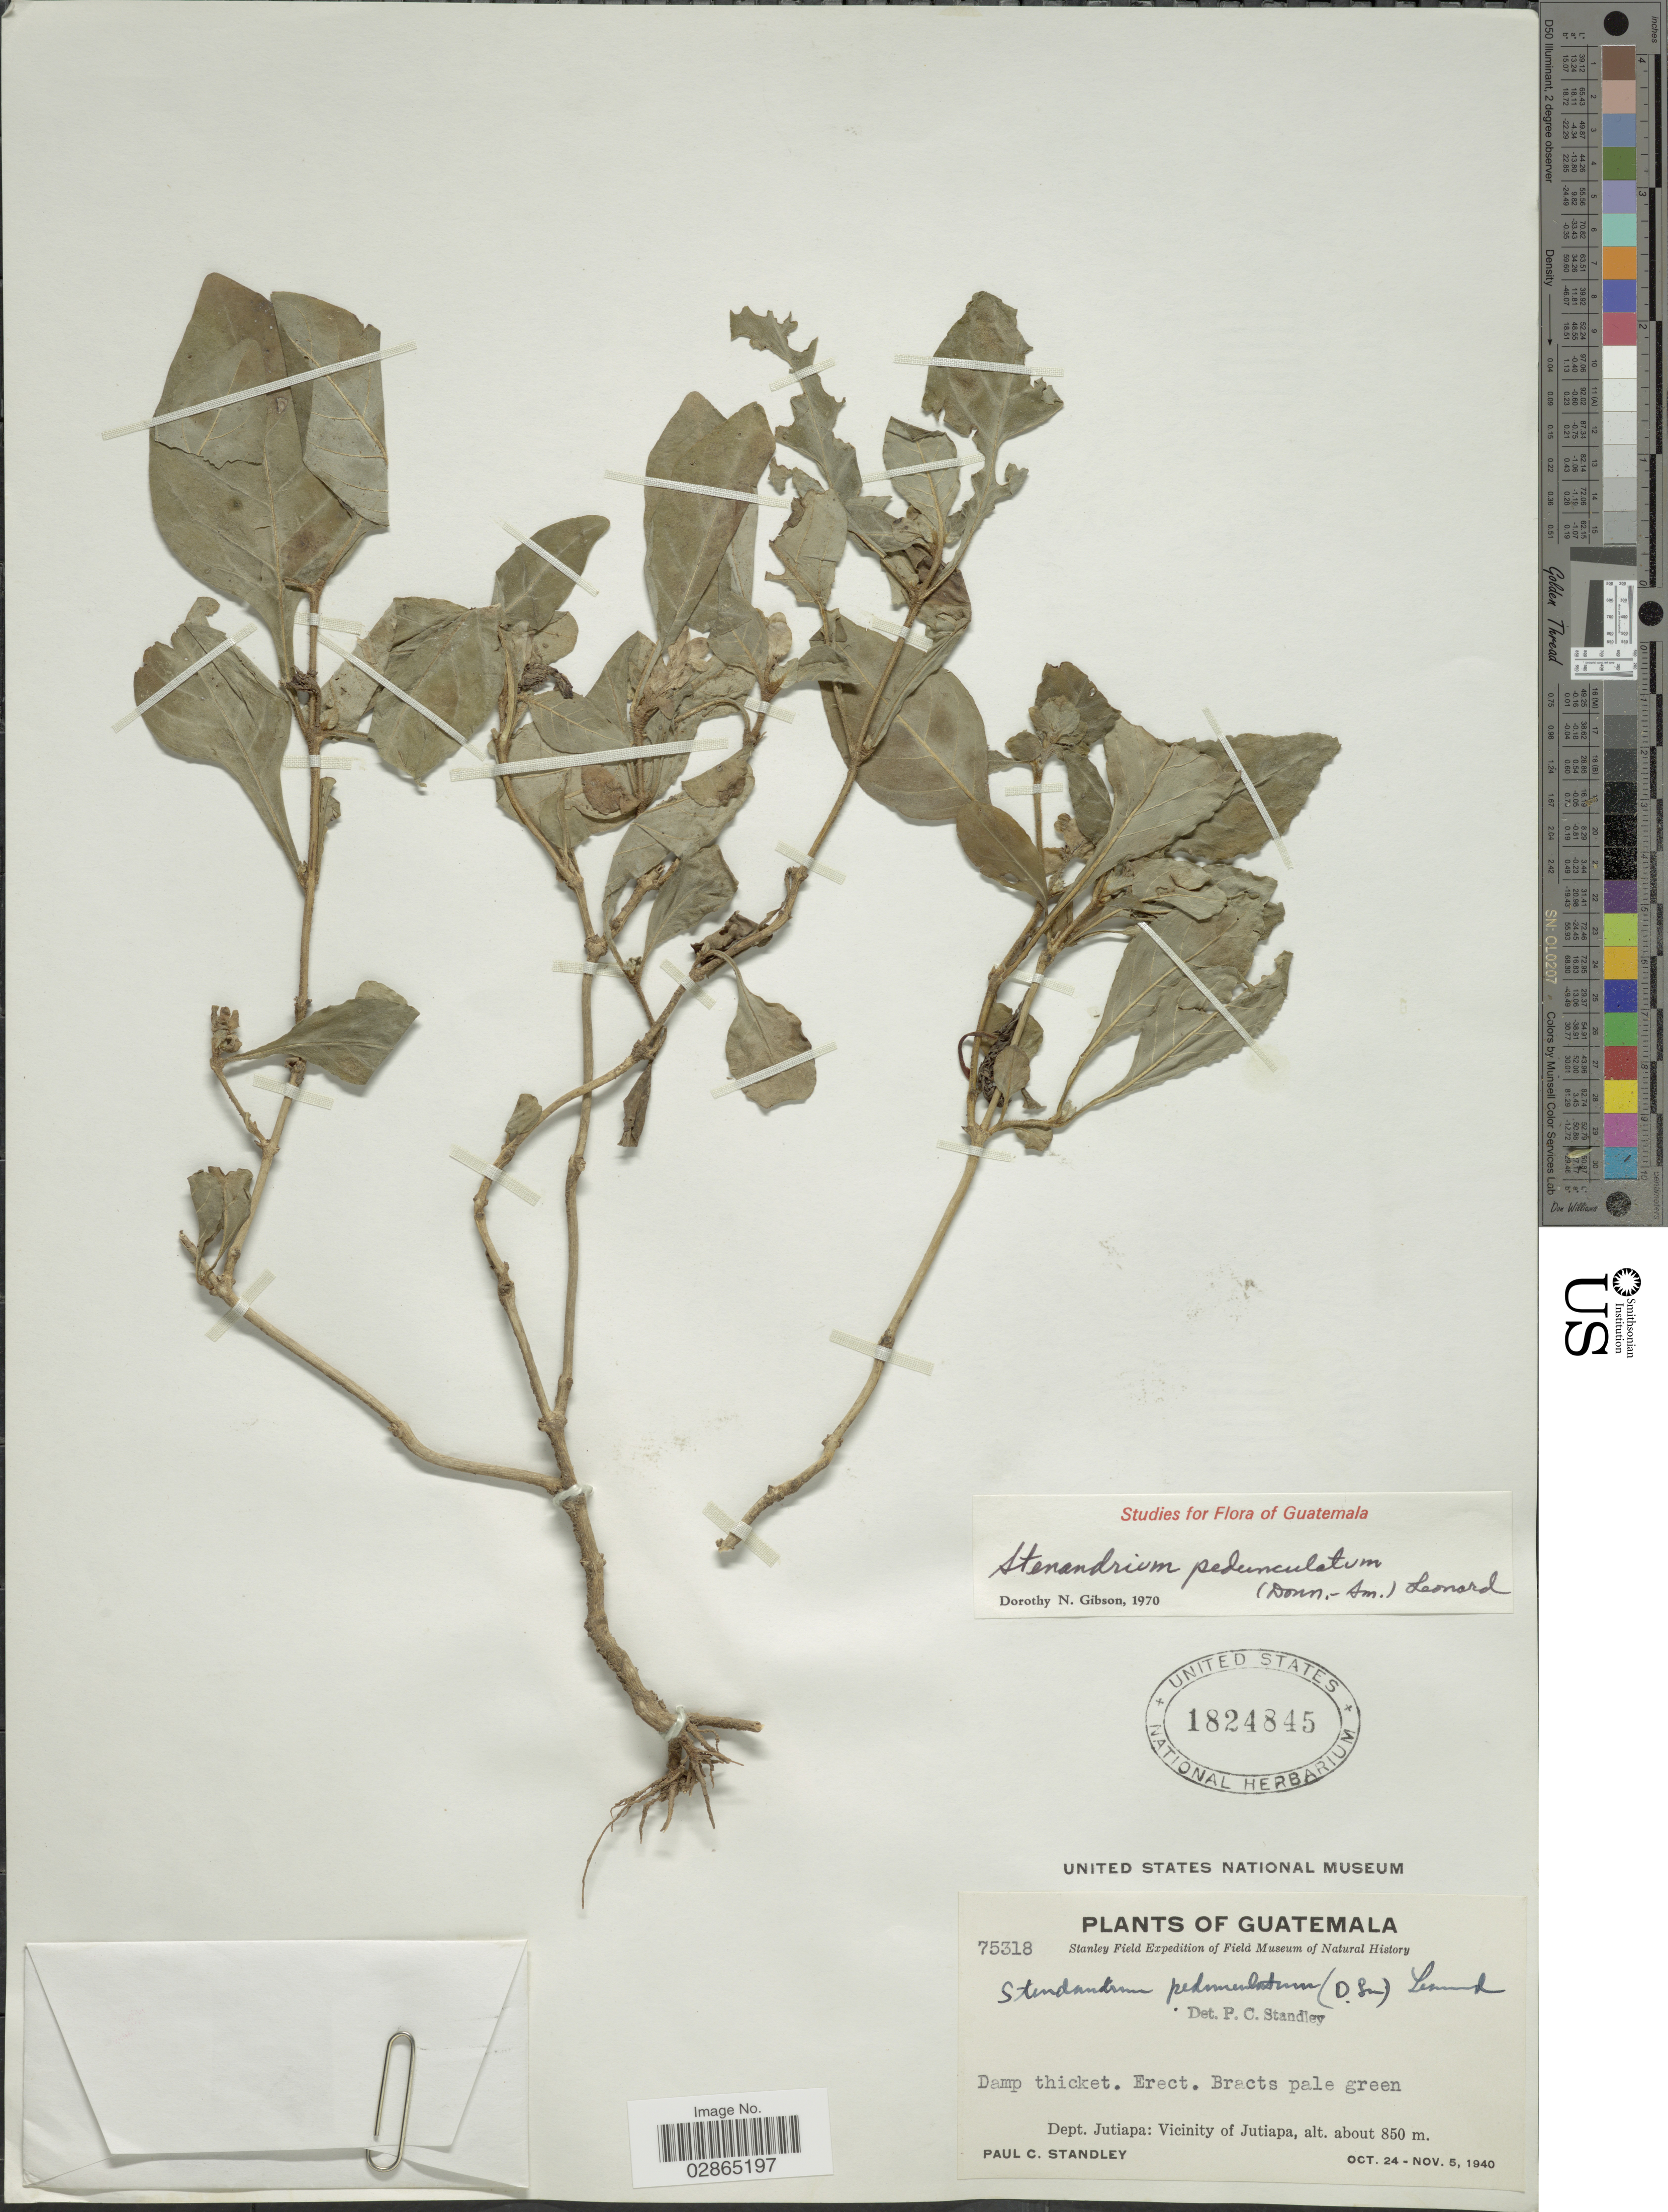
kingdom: Plantae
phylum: Tracheophyta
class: Magnoliopsida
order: Lamiales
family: Acanthaceae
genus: Stenandrium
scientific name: Stenandrium pedunculatum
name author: (Donn. Sm.) Leonard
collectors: P. C. Standley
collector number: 75318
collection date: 1940-10-24/1940-11-05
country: Guatemala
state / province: Jutiapa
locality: Dept. Jutiapa: Vicinity of Jutiapa.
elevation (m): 850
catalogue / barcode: US 1824845